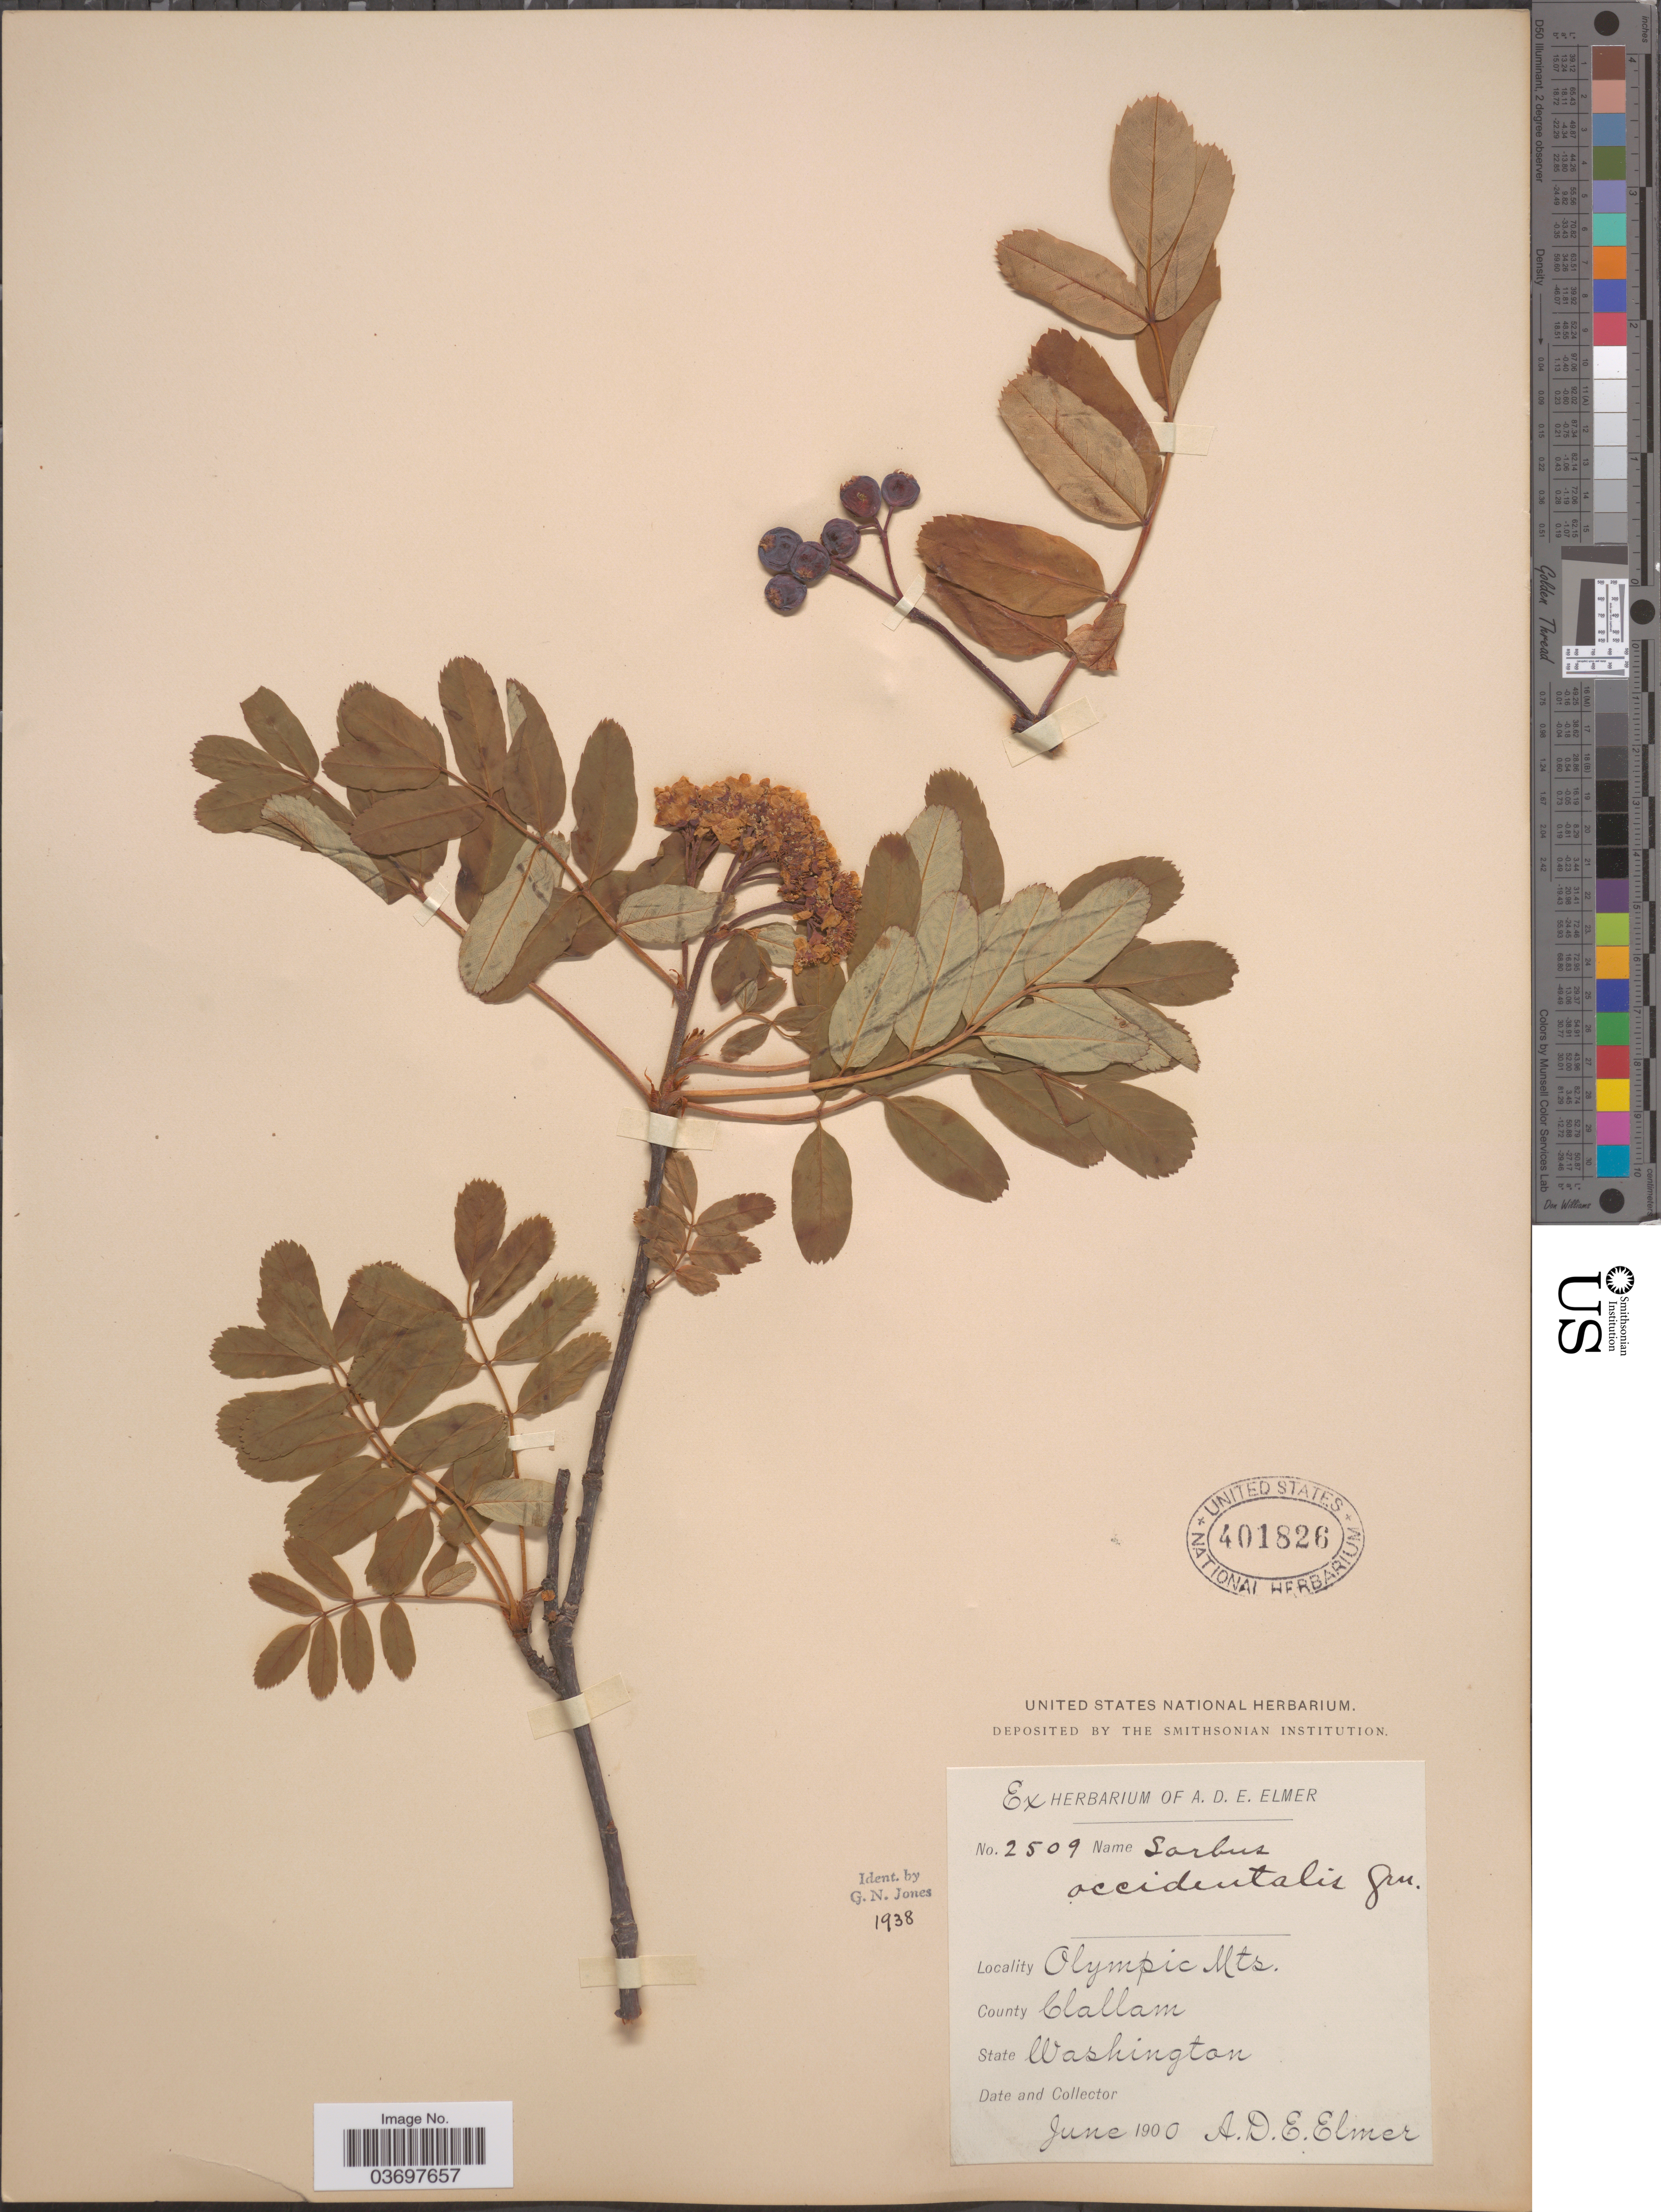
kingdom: Plantae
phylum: Tracheophyta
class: Magnoliopsida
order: Rosales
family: Rosaceae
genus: Sorbus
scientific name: Sorbus pumila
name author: Raf.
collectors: A. D. E. Elmer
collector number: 2509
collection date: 1900-06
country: United States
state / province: Washington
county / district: Clallam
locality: Olympic Mts. County Clallam.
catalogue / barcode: US 401826